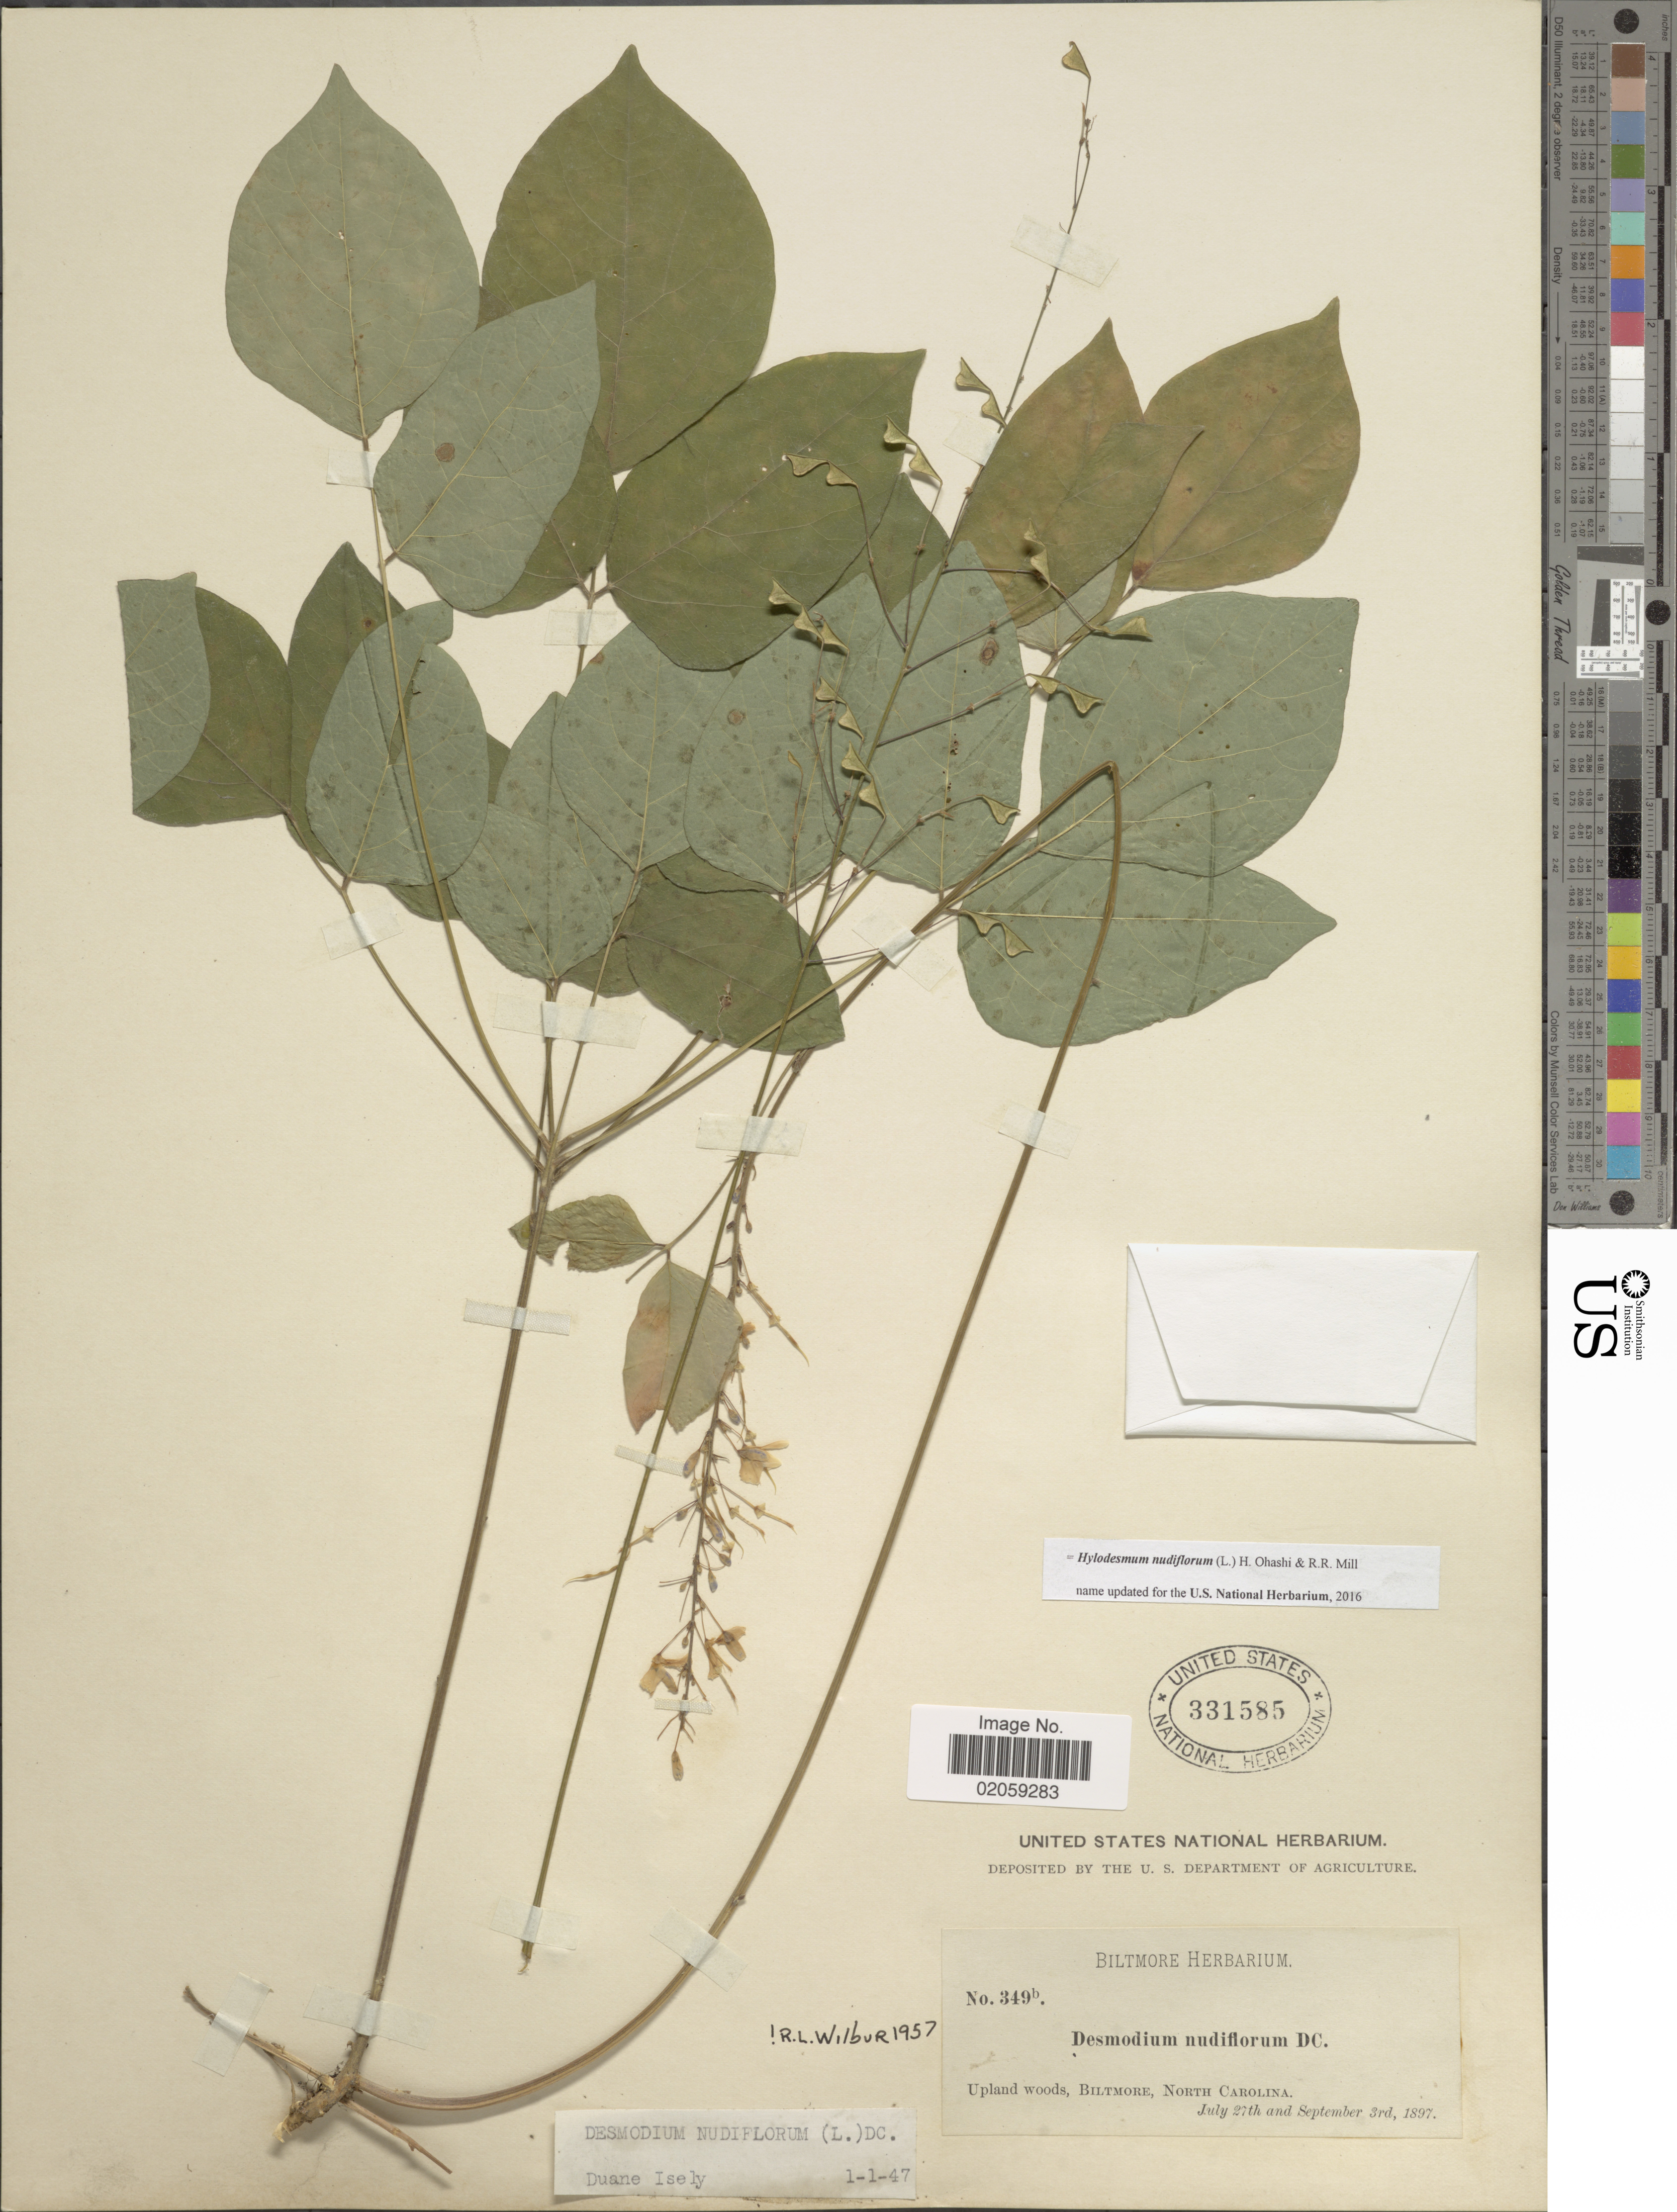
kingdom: Plantae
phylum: Tracheophyta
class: Magnoliopsida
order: Fabales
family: Fabaceae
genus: Hylodesmum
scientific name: Hylodesmum nudiflorum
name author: (L.) H. Ohashi & R.R. Mill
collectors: ex herb. Biltmore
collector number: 349b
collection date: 1897-07-27/1897-09-03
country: United States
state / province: North Carolina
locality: Biltmore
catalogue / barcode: US 331585